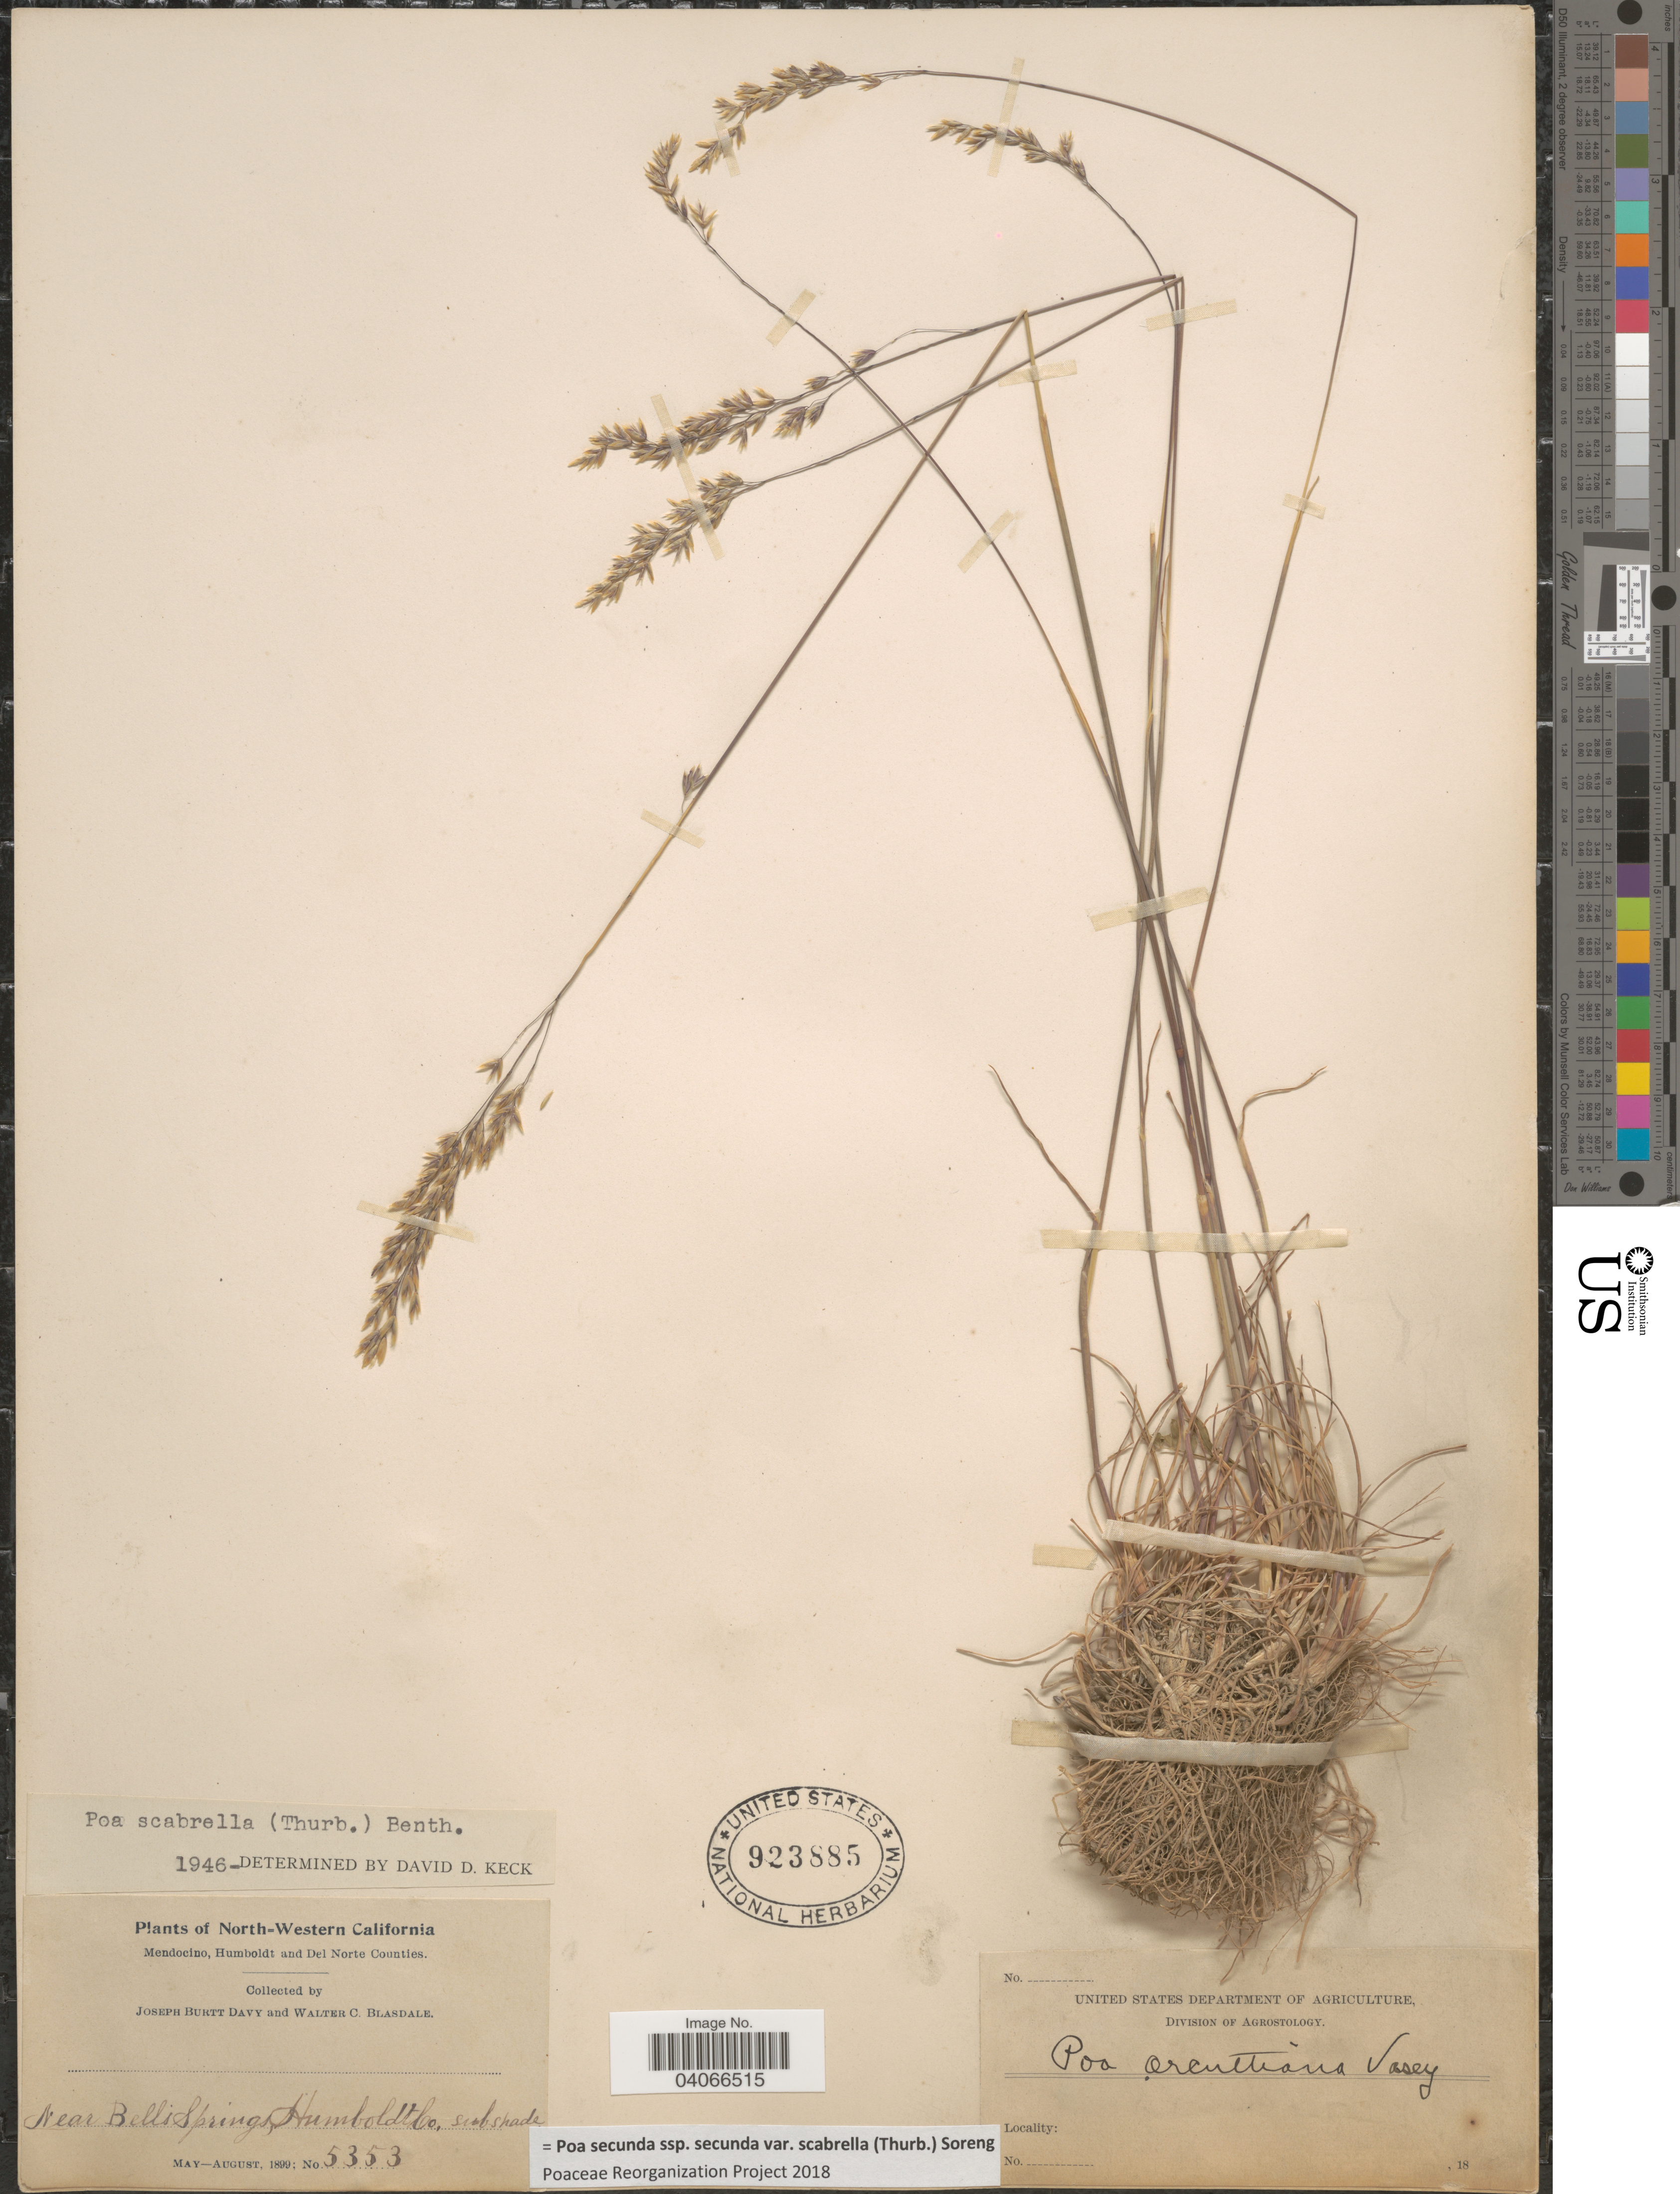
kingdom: Plantae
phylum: Tracheophyta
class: Liliopsida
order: Poales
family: Poaceae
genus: Poa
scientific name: Poa secunda subsp. secunda var. scabrella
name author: (Thurb.) Soreng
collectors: J. Burtt Davy & W. Blasdale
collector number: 5353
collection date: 1899-07/1899-08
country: United States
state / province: California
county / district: Humboldt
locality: North-Western California. Near Bell's Springs, Humboldt Co.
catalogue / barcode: US 923885